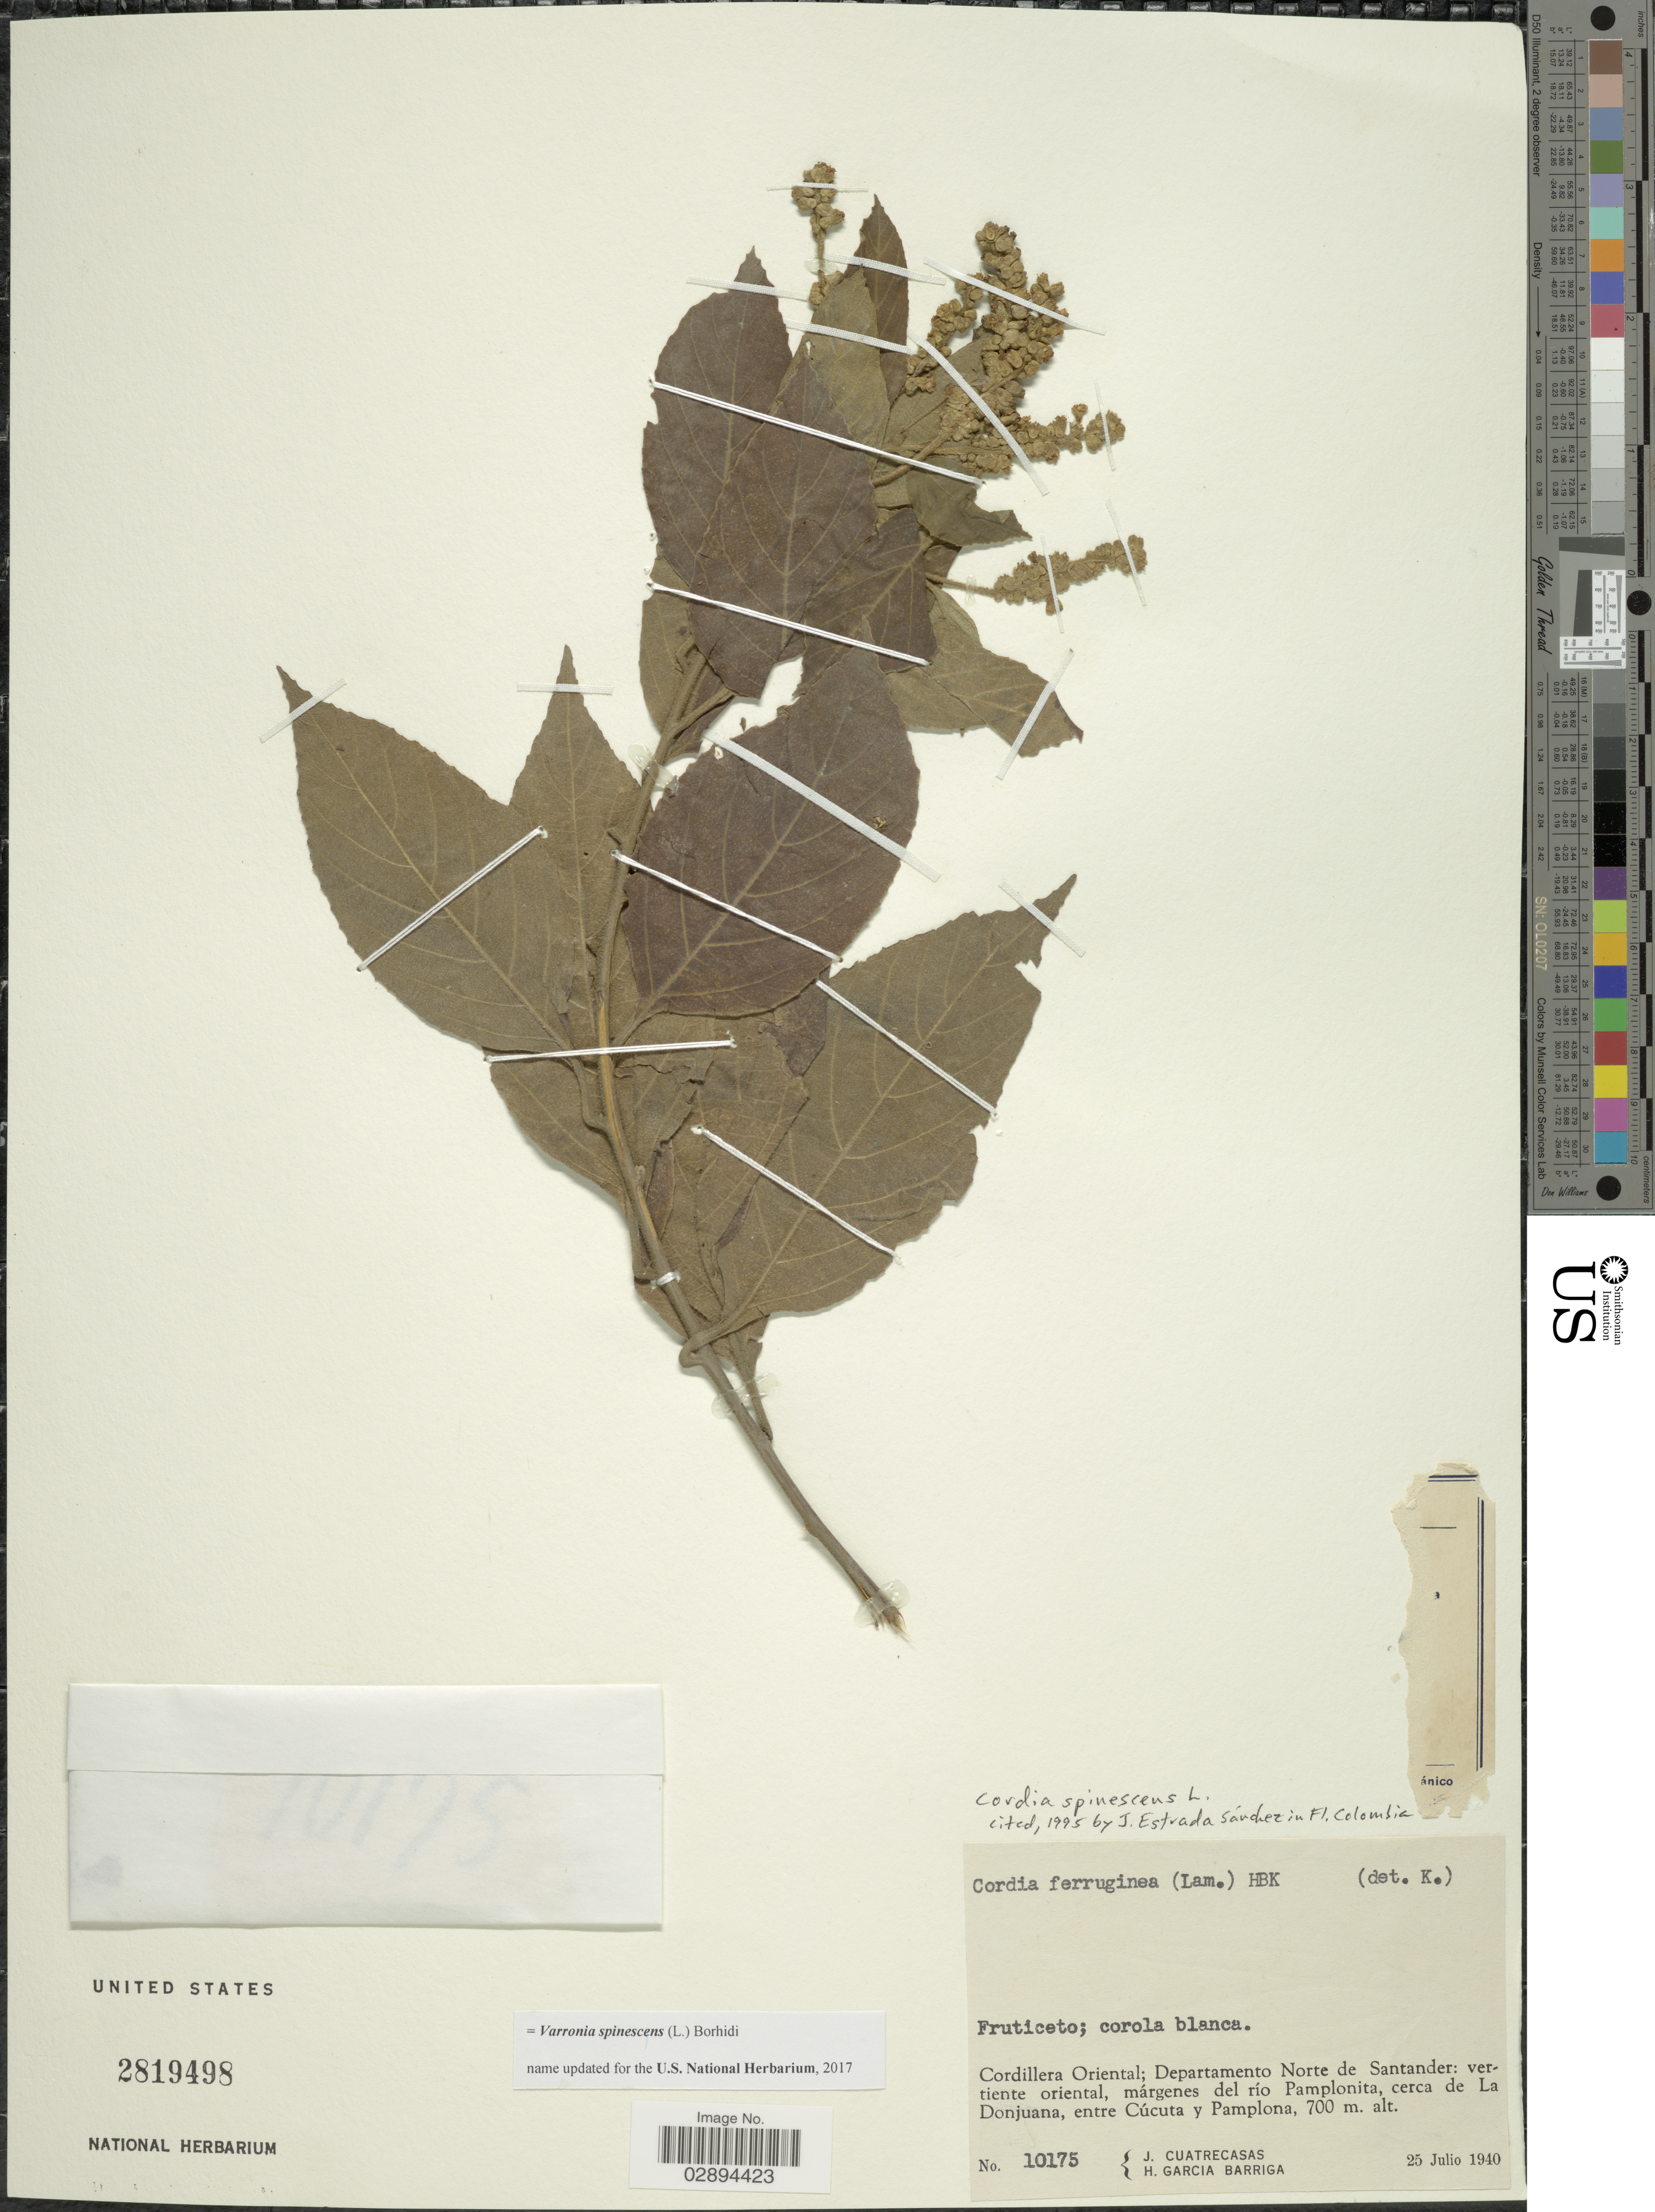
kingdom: Plantae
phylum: Tracheophyta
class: Magnoliopsida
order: Boraginales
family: Cordiaceae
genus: Varronia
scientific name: Varronia spinescens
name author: (L.) Borhidi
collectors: J. Cuatrecasas & H. García Barriga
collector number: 10175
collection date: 1940-07-25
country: Colombia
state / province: Norte de Santander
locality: Cordillera Oriental, Departamento Norte de Santander, vertiente oriental, márgenes del río Pamplonita, cerca de La Donjuana, entre Cúcuta y Pamplona.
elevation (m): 700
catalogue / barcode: US 2819498